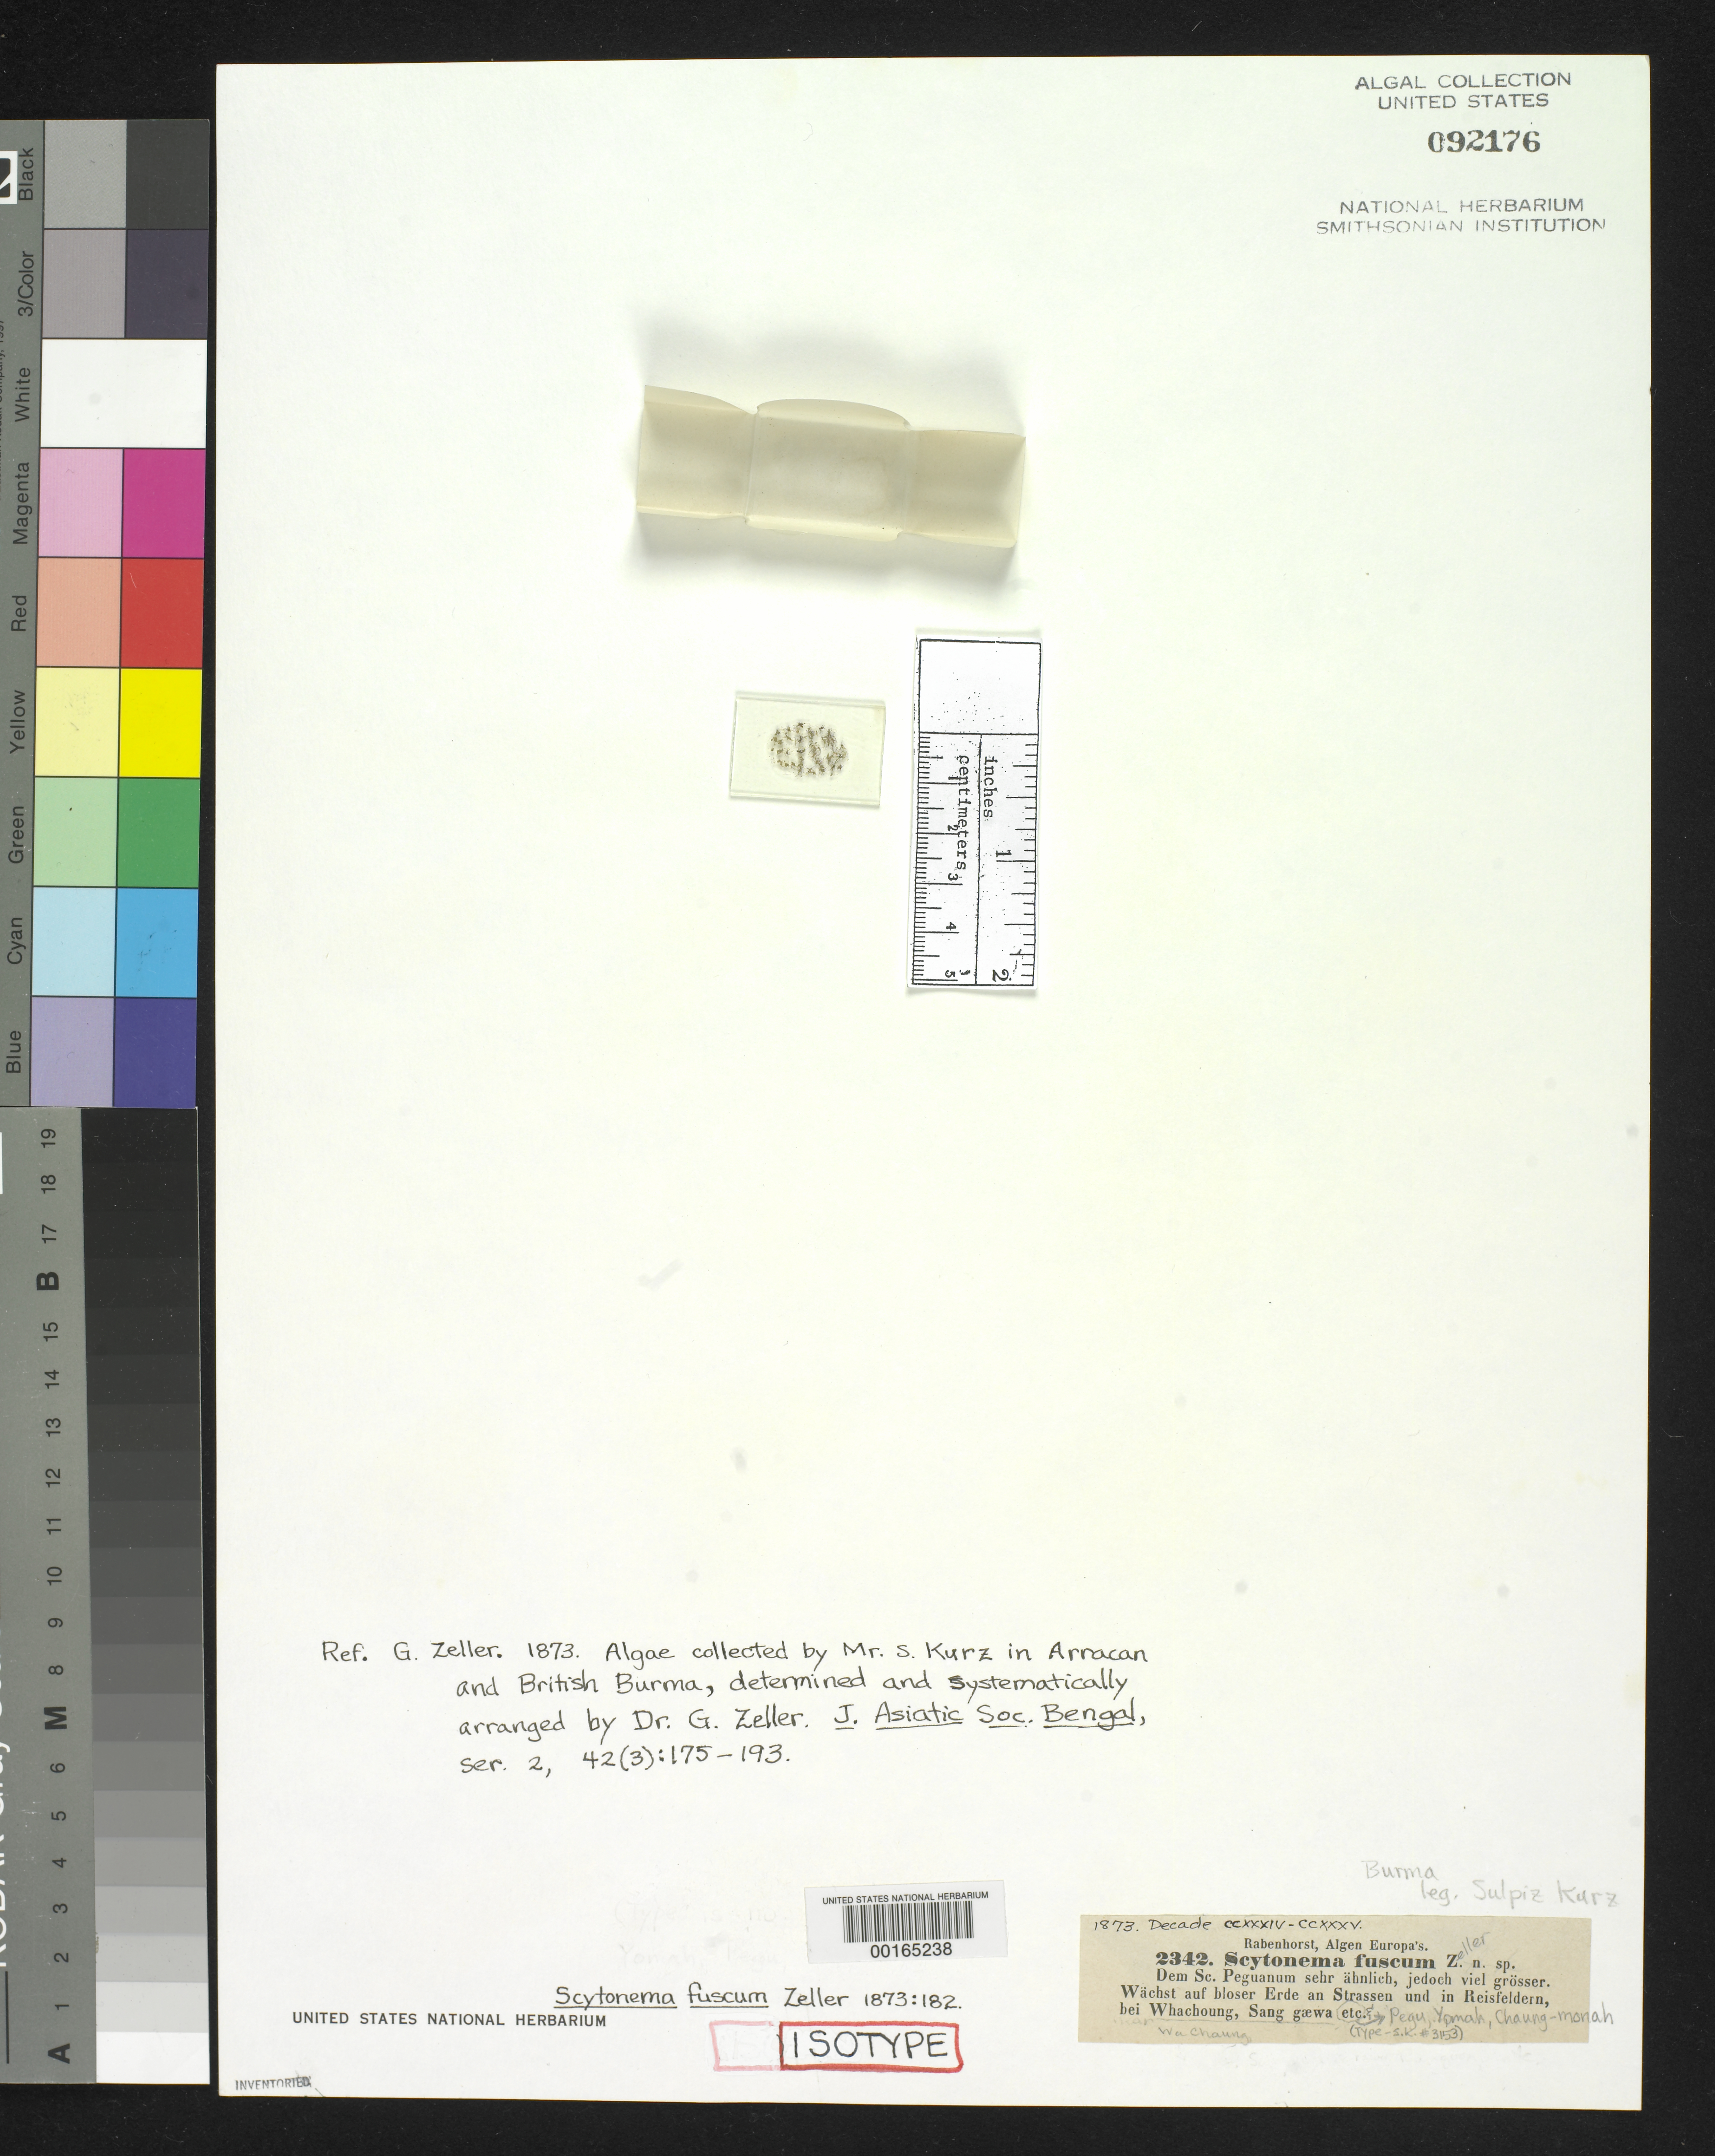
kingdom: Bacteria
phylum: Cyanobacteria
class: Cyanobacteriia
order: Cyanobacteriales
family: Scytonemataceae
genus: Scytonema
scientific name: Scytonema fuscum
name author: Zeller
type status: Isotype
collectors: W. Kurz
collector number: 2342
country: Myanmar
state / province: Pegu Division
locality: Pegu, Yomah, Chaung-monah.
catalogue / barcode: US 92176